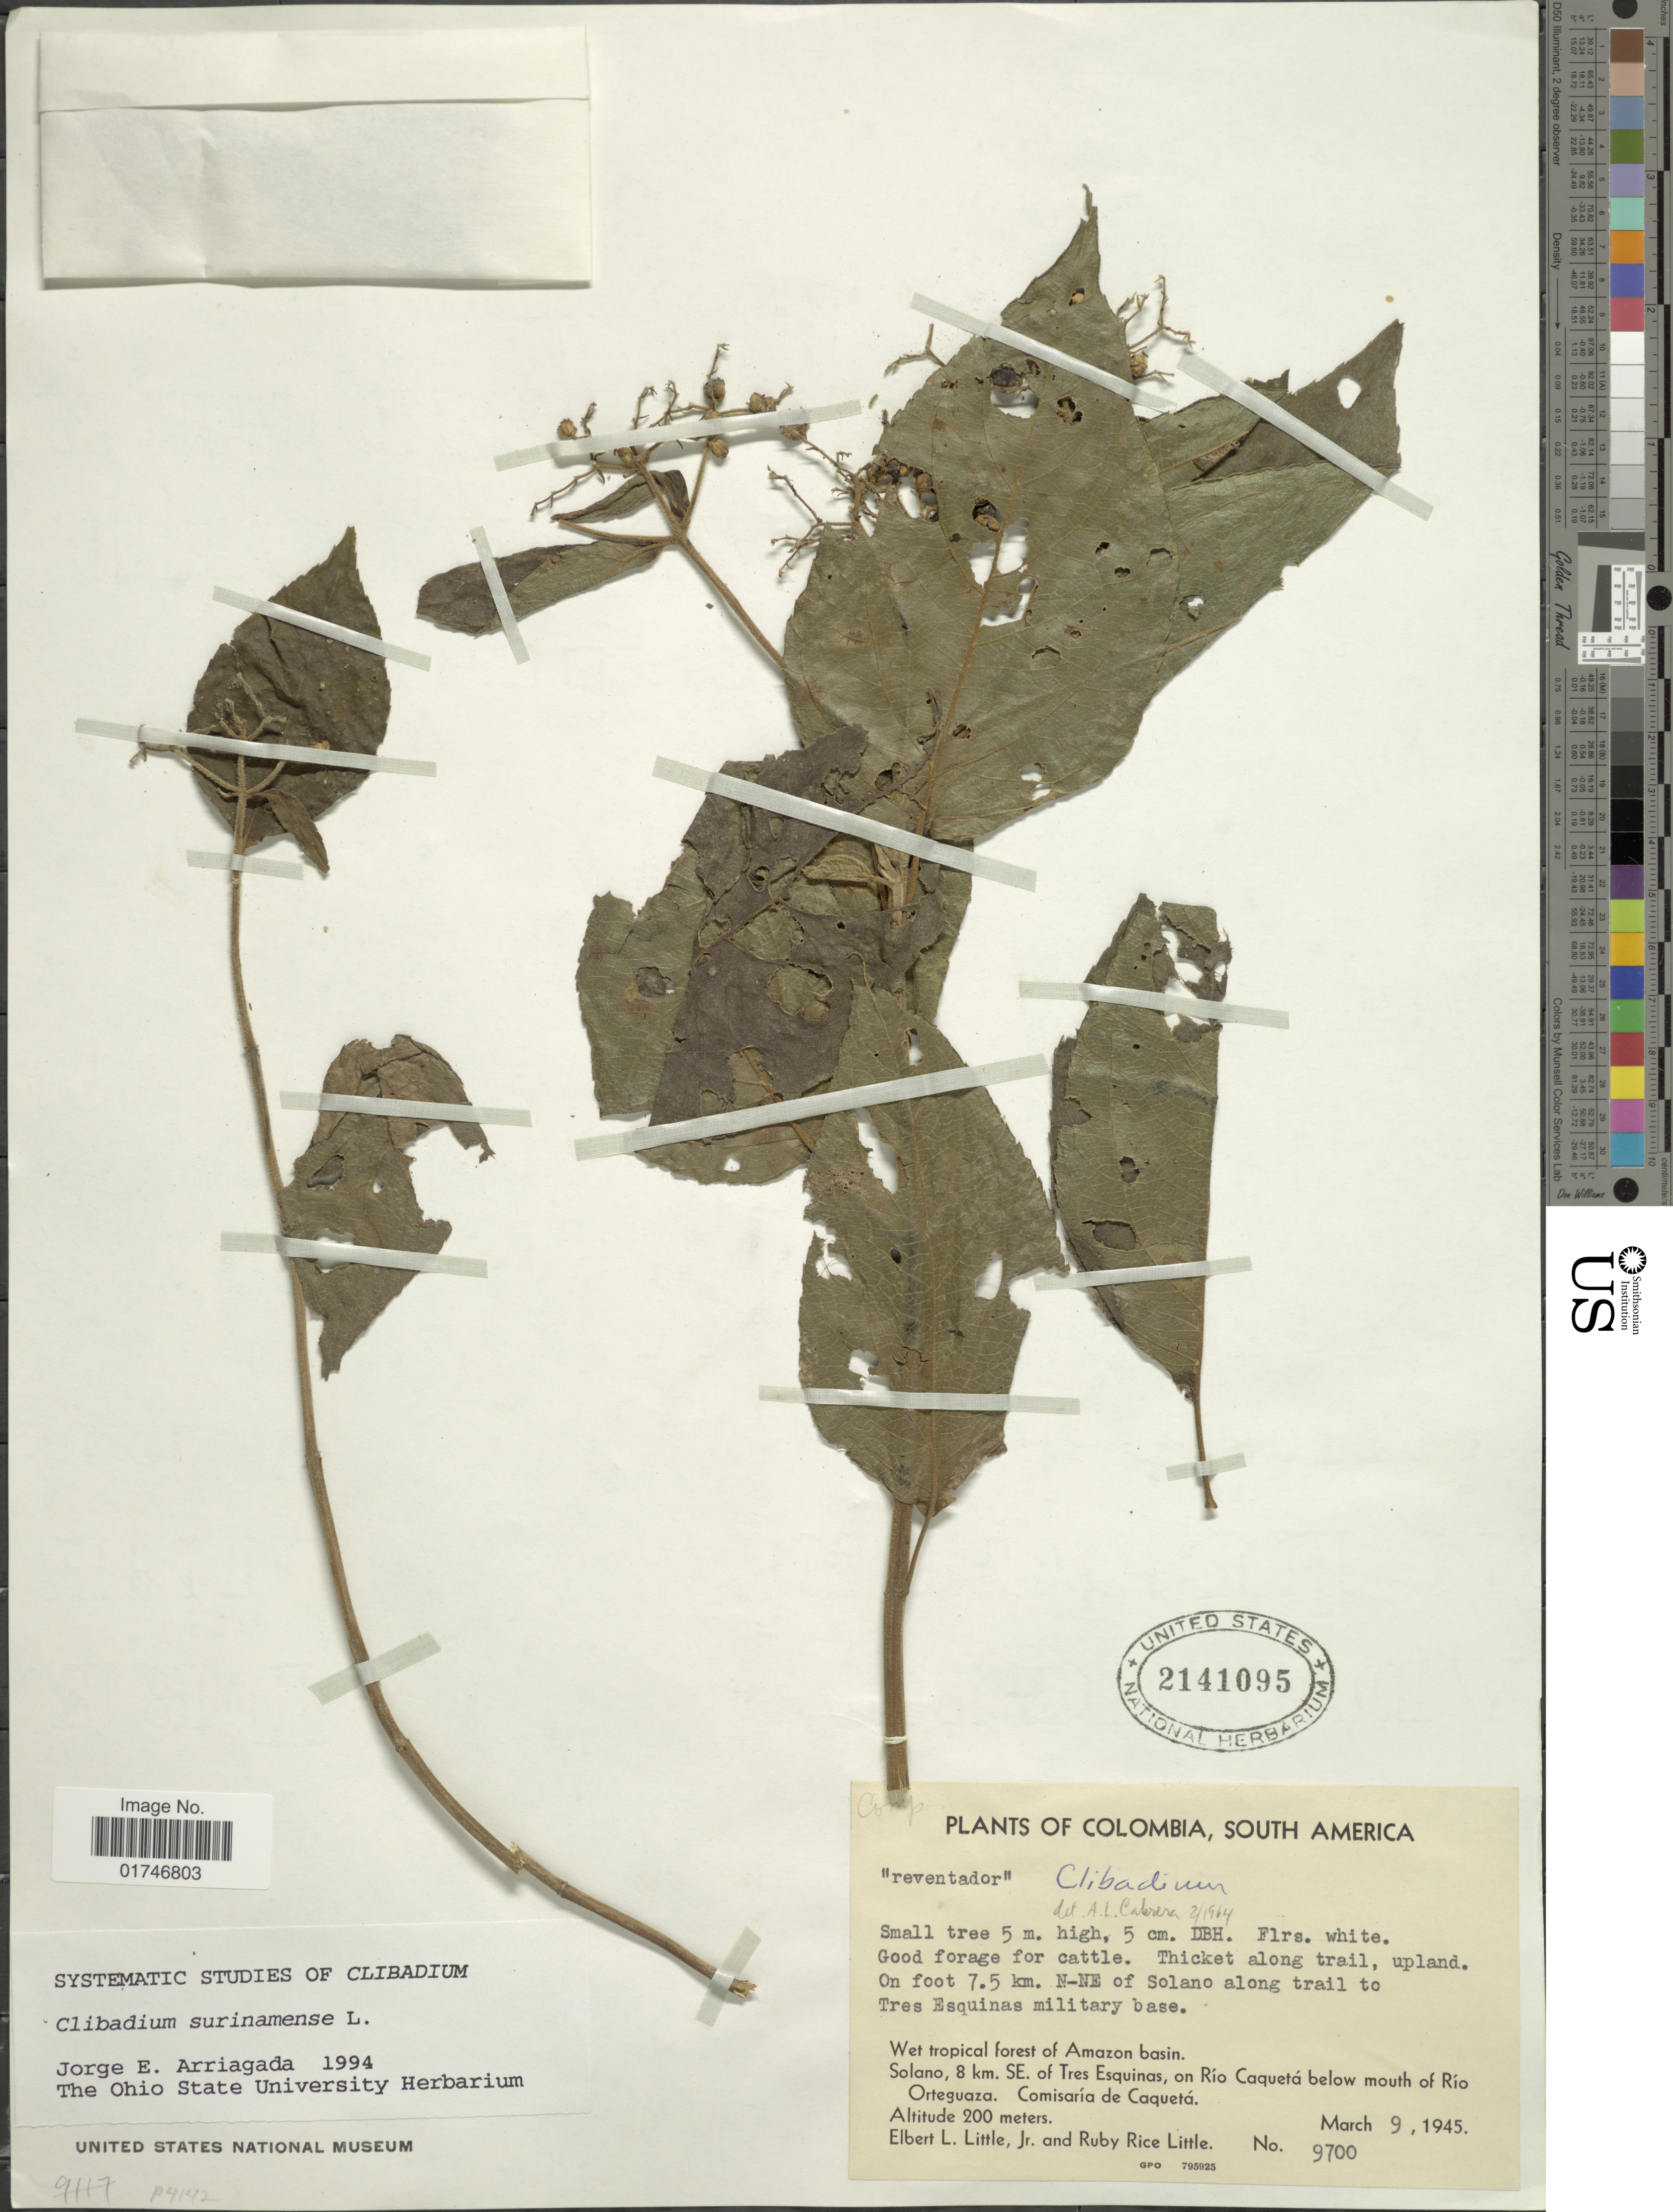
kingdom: Plantae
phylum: Tracheophyta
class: Magnoliopsida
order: Asterales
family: Asteraceae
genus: Clibadium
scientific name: Clibadium surinamense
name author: L.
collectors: E. L. Little & R. R. Little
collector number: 9700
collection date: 1945-03-09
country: Colombia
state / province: Caquetá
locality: On foot 7.5 km. N-NE of Solano along trail to Tres Esquinas military base. Wet tropical forest of Amazon basin. Solano, 8 km. SE. of Tres Esquinas, on Rio Caquetá below mouth of Rio Orteguaza. Comisaría de Caquetá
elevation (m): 200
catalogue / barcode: US 2141095